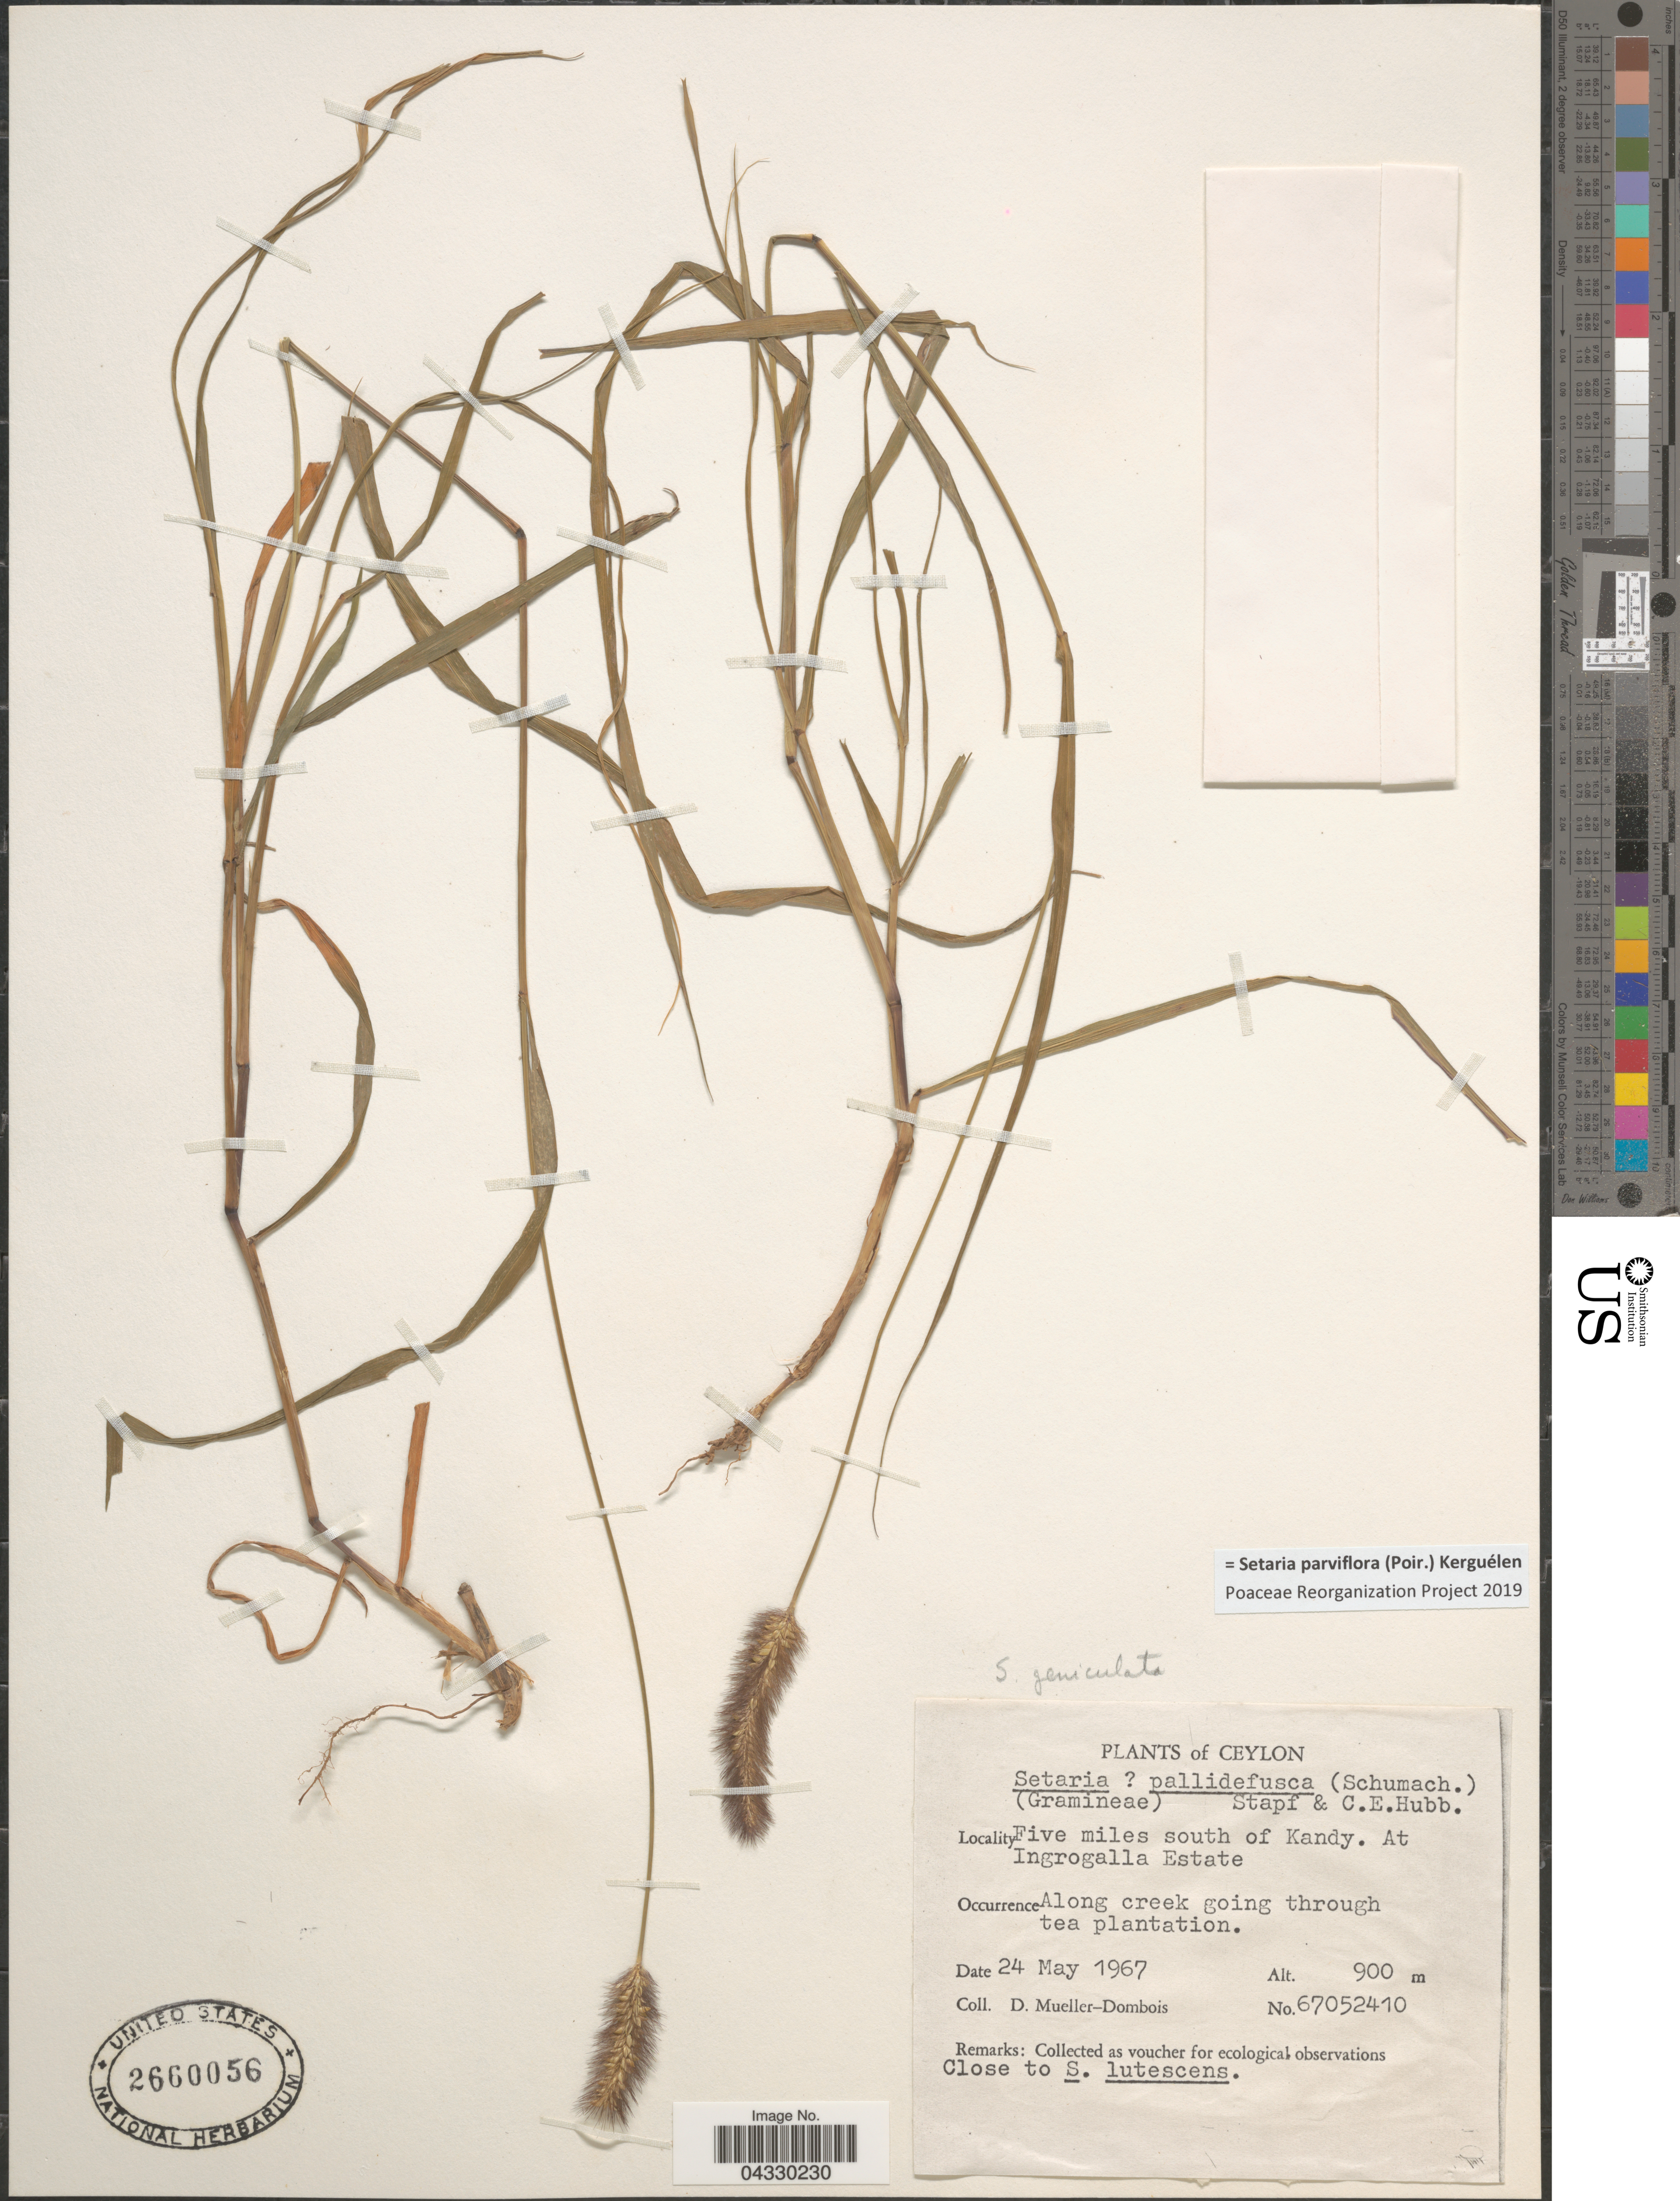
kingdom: Plantae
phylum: Tracheophyta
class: Liliopsida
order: Poales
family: Poaceae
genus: Setaria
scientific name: Setaria parviflora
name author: (Poir.) Kerguélen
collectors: D. Mueller-Dombois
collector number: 67052410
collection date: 1967-05-24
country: Sri Lanka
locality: Ceylon. Five miles south of Kandy. At Ingrogalla Estate. Along creek going through tea plantation.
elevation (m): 900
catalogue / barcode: US 2660056